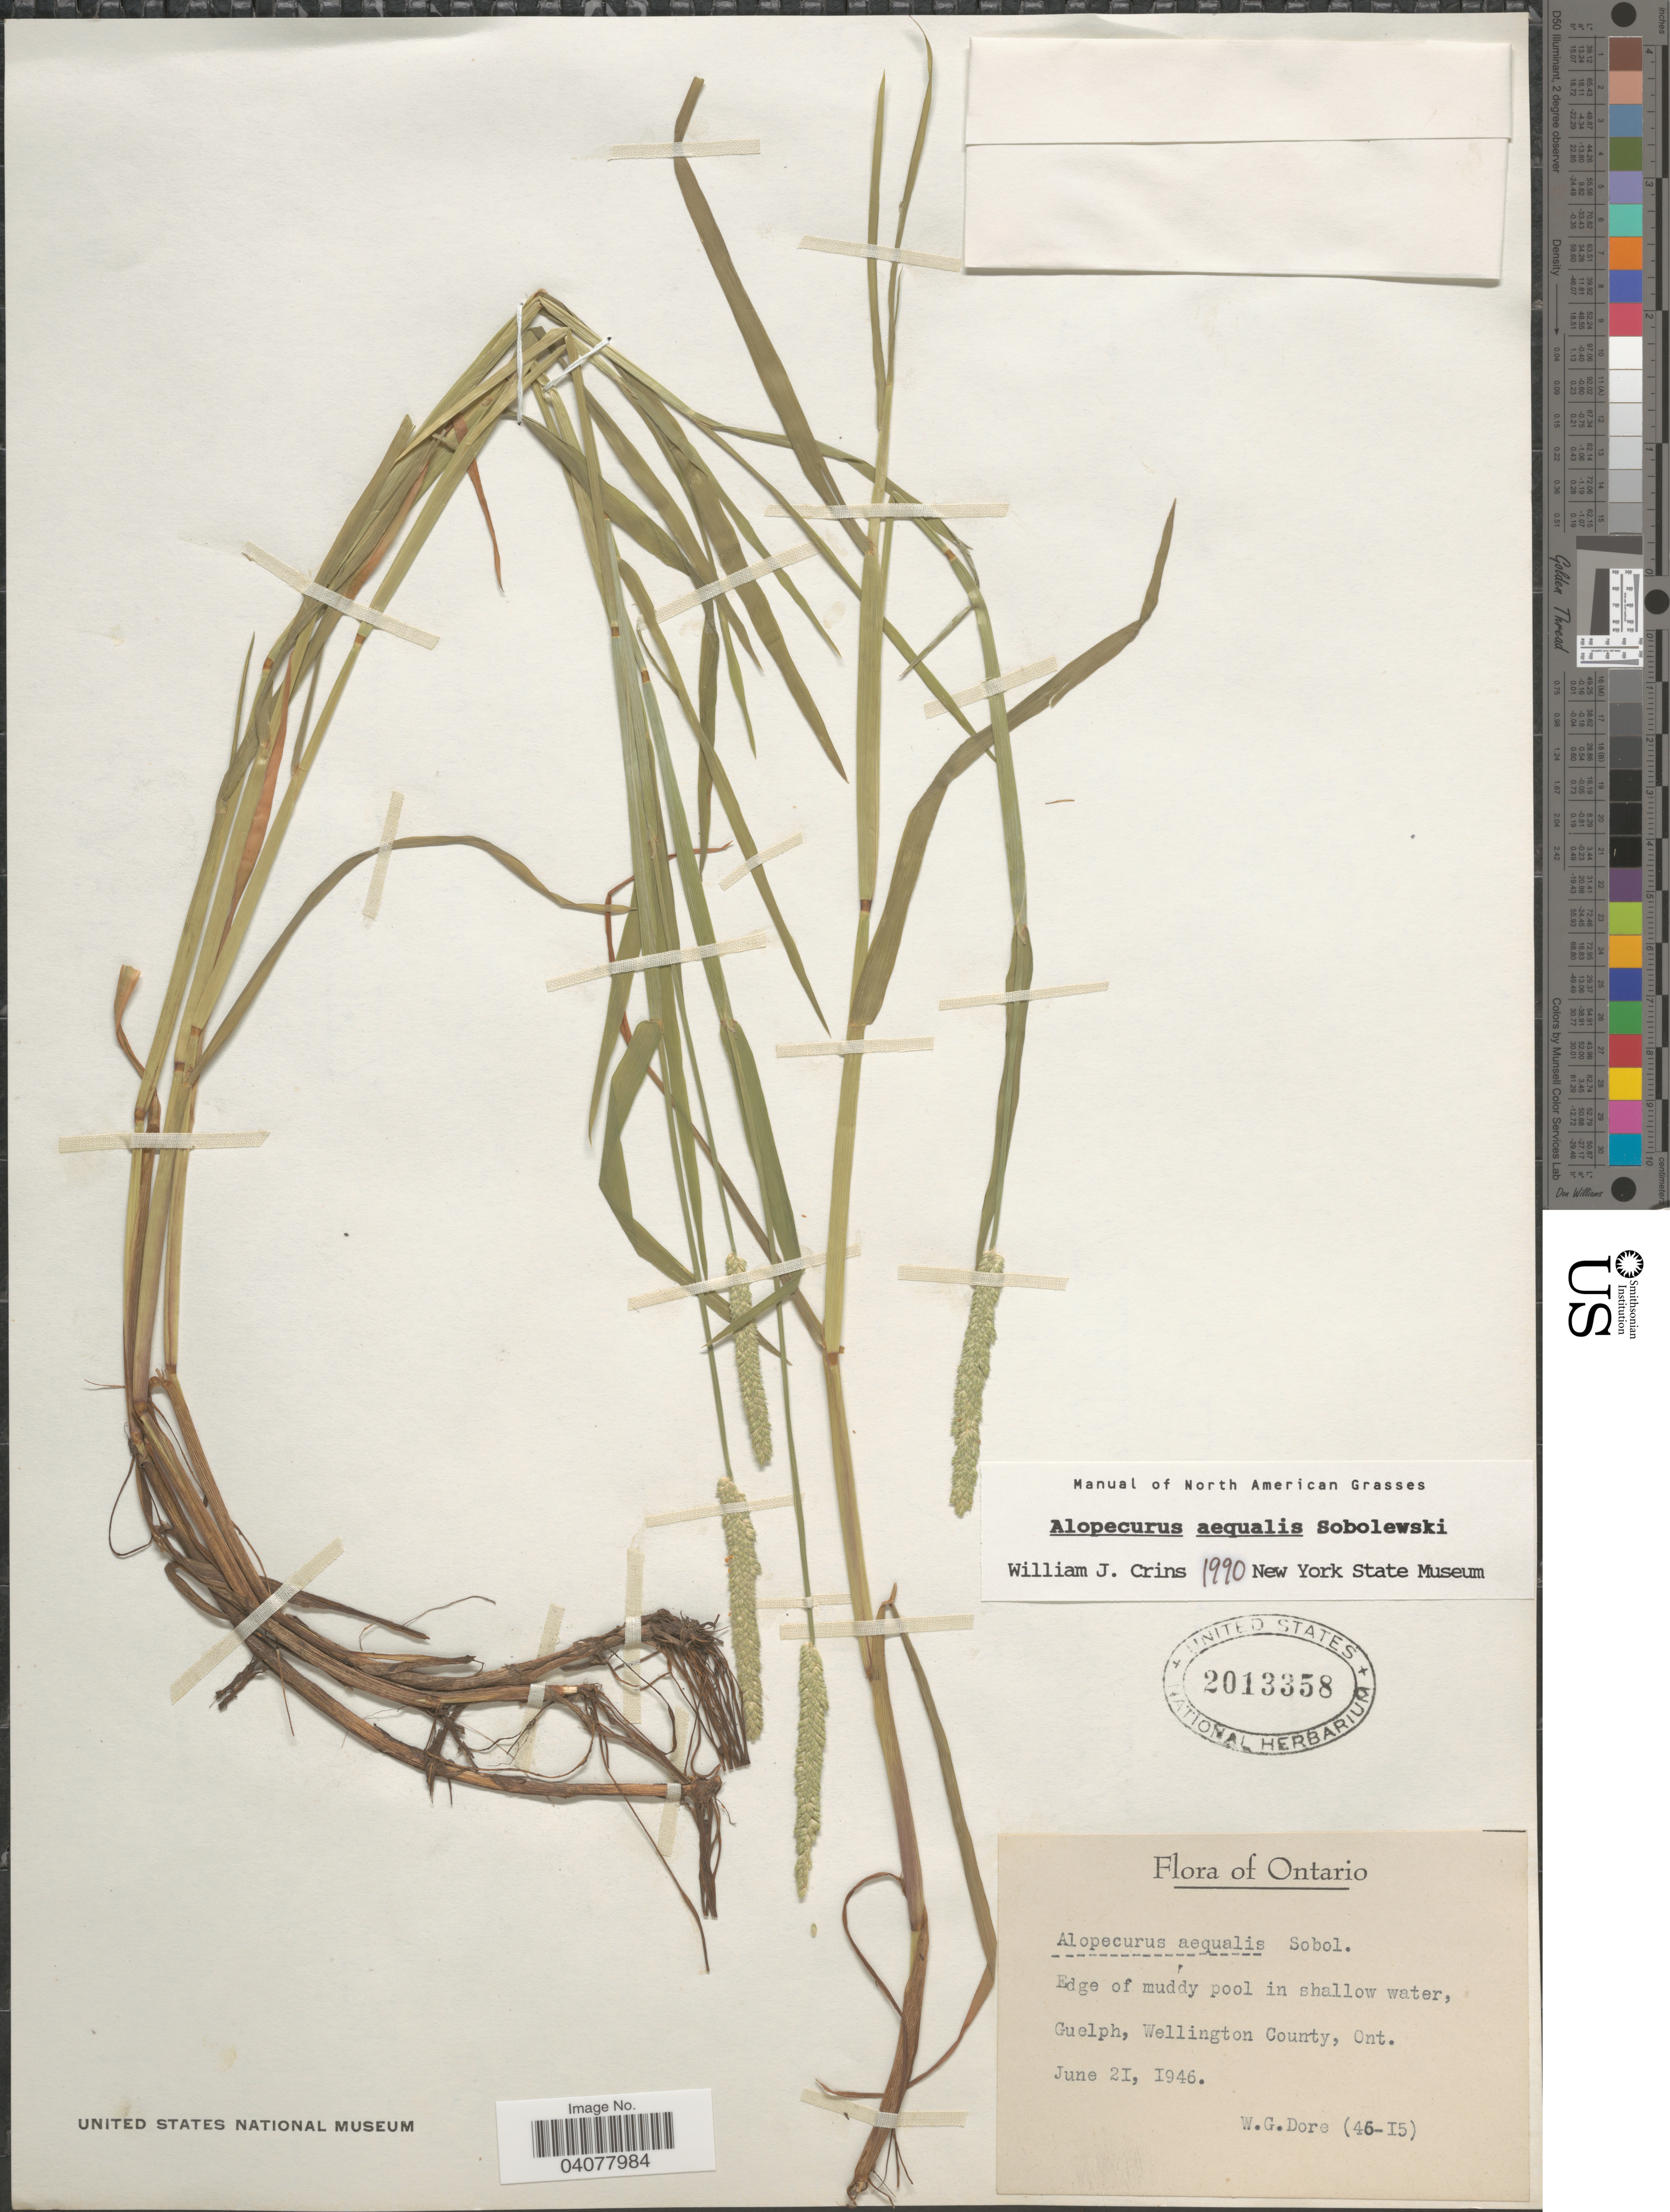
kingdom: Plantae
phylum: Tracheophyta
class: Liliopsida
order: Poales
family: Poaceae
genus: Alopecurus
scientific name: Alopecurus aequalis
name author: Sobol.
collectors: W. Dore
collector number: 46-15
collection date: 1946-06-21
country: Canada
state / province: Ontario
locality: Guelph, Wellington County.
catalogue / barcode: US 2013358